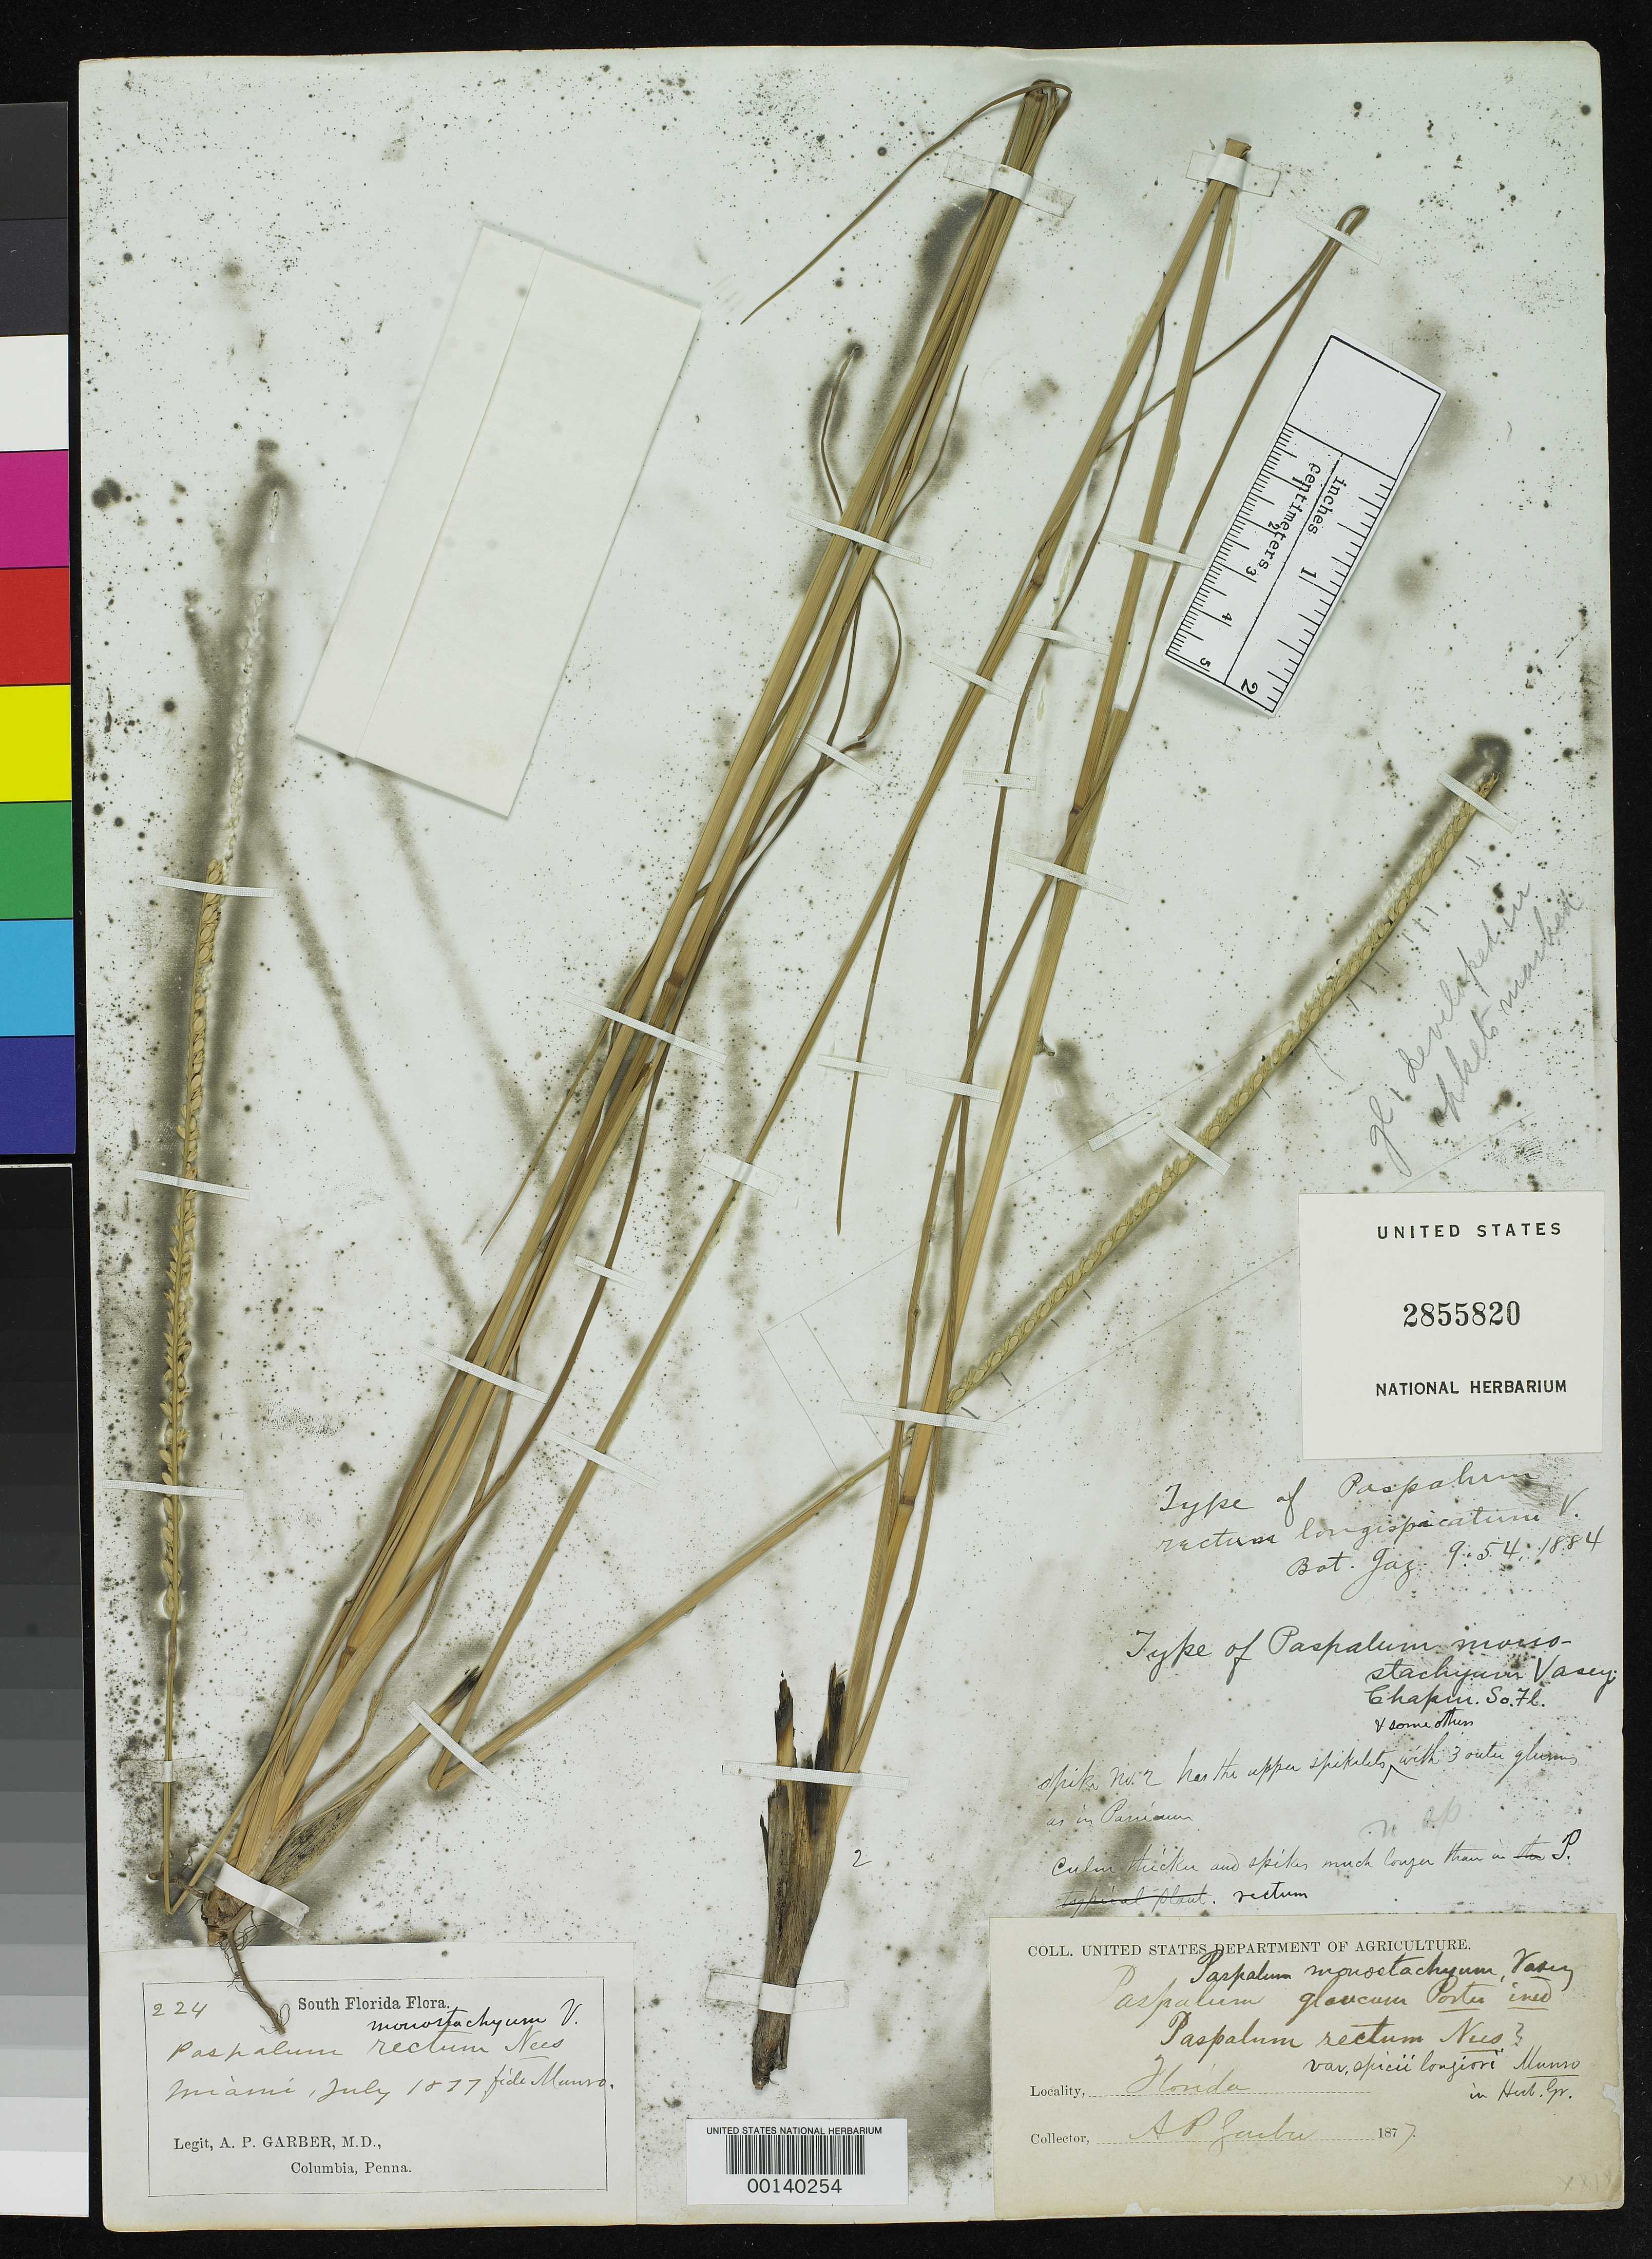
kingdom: Plantae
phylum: Tracheophyta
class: Liliopsida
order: Poales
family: Poaceae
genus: Paspalum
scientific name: Paspalum monostachyum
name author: Vasey ex Chapm.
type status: Holotype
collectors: A. P. Garber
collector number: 224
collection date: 1877-07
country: United States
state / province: Florida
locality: Miami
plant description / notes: Unclear whether this should be regarded as the holotype, as the name was validated by Chapman; lectotypified???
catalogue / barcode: US 2855820